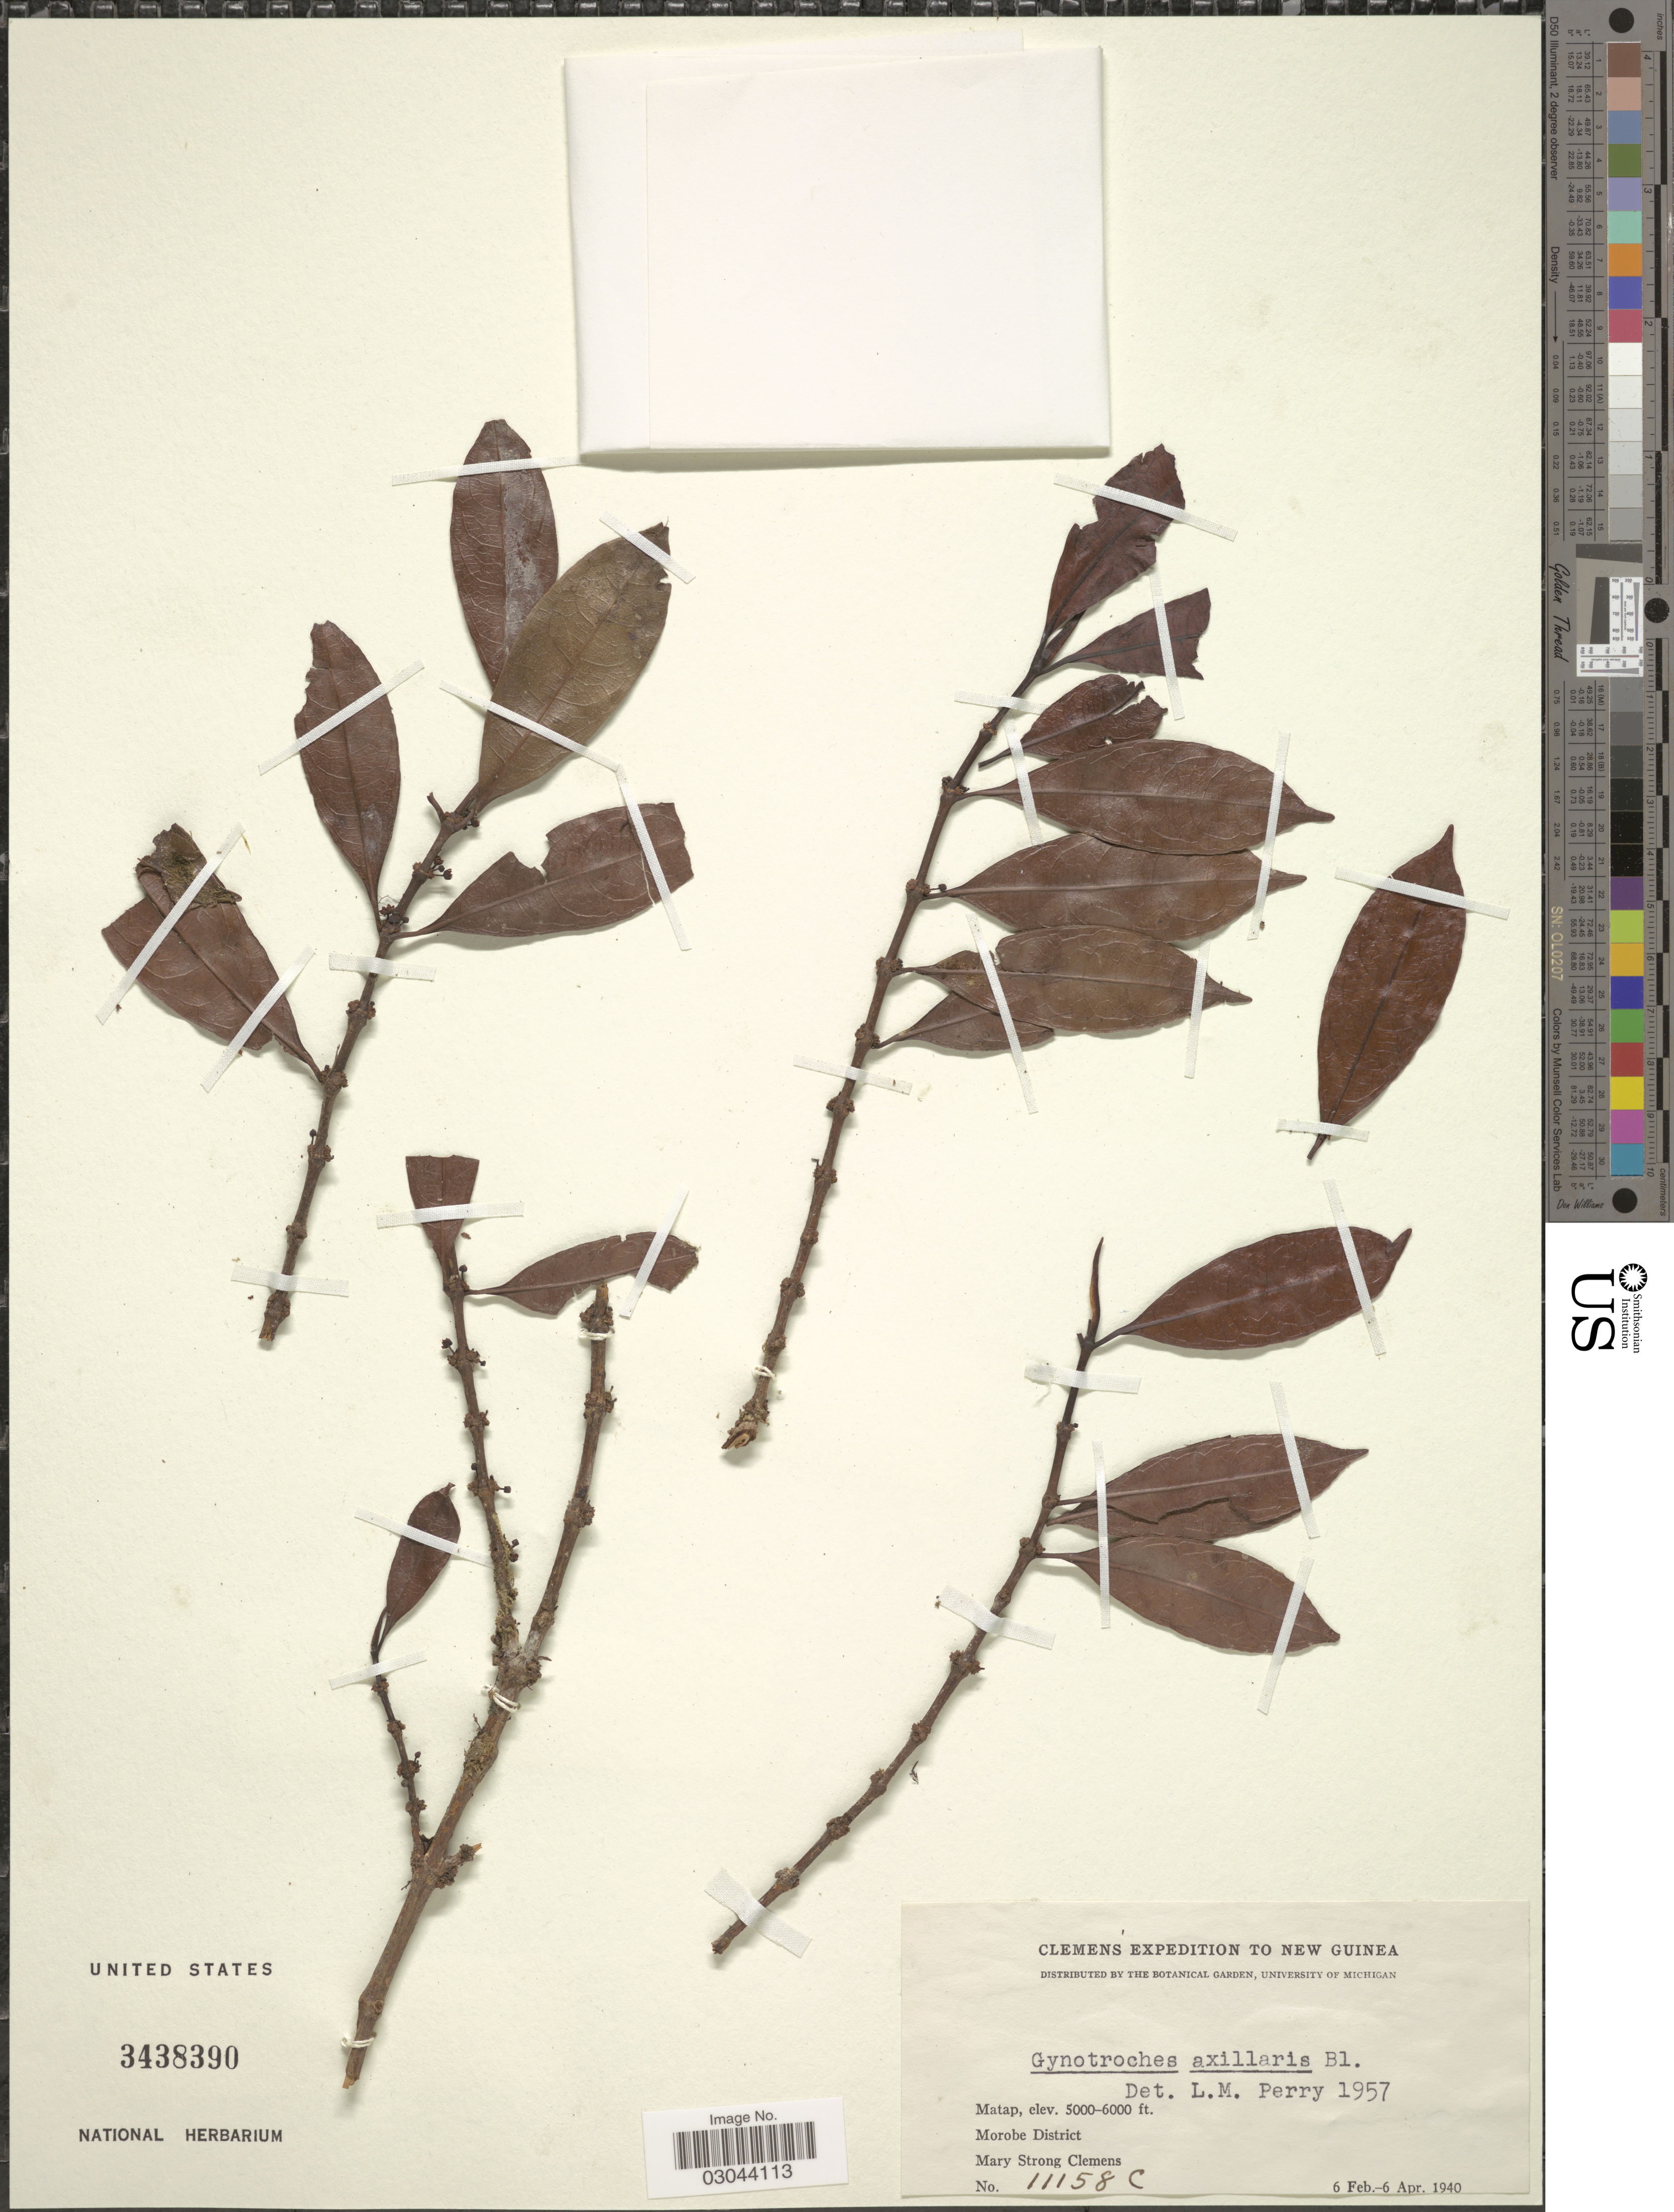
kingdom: Plantae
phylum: Tracheophyta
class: Magnoliopsida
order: Malpighiales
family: Rhizophoraceae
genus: Gynotroches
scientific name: Gynotroches axillaris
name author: Blume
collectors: M. S. Clemens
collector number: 11158C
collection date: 1940-02-06/1940-04-06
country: Papua New Guinea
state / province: Morobe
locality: New Guinea. Matap. Morobe District.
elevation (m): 1524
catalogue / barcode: US 3438390